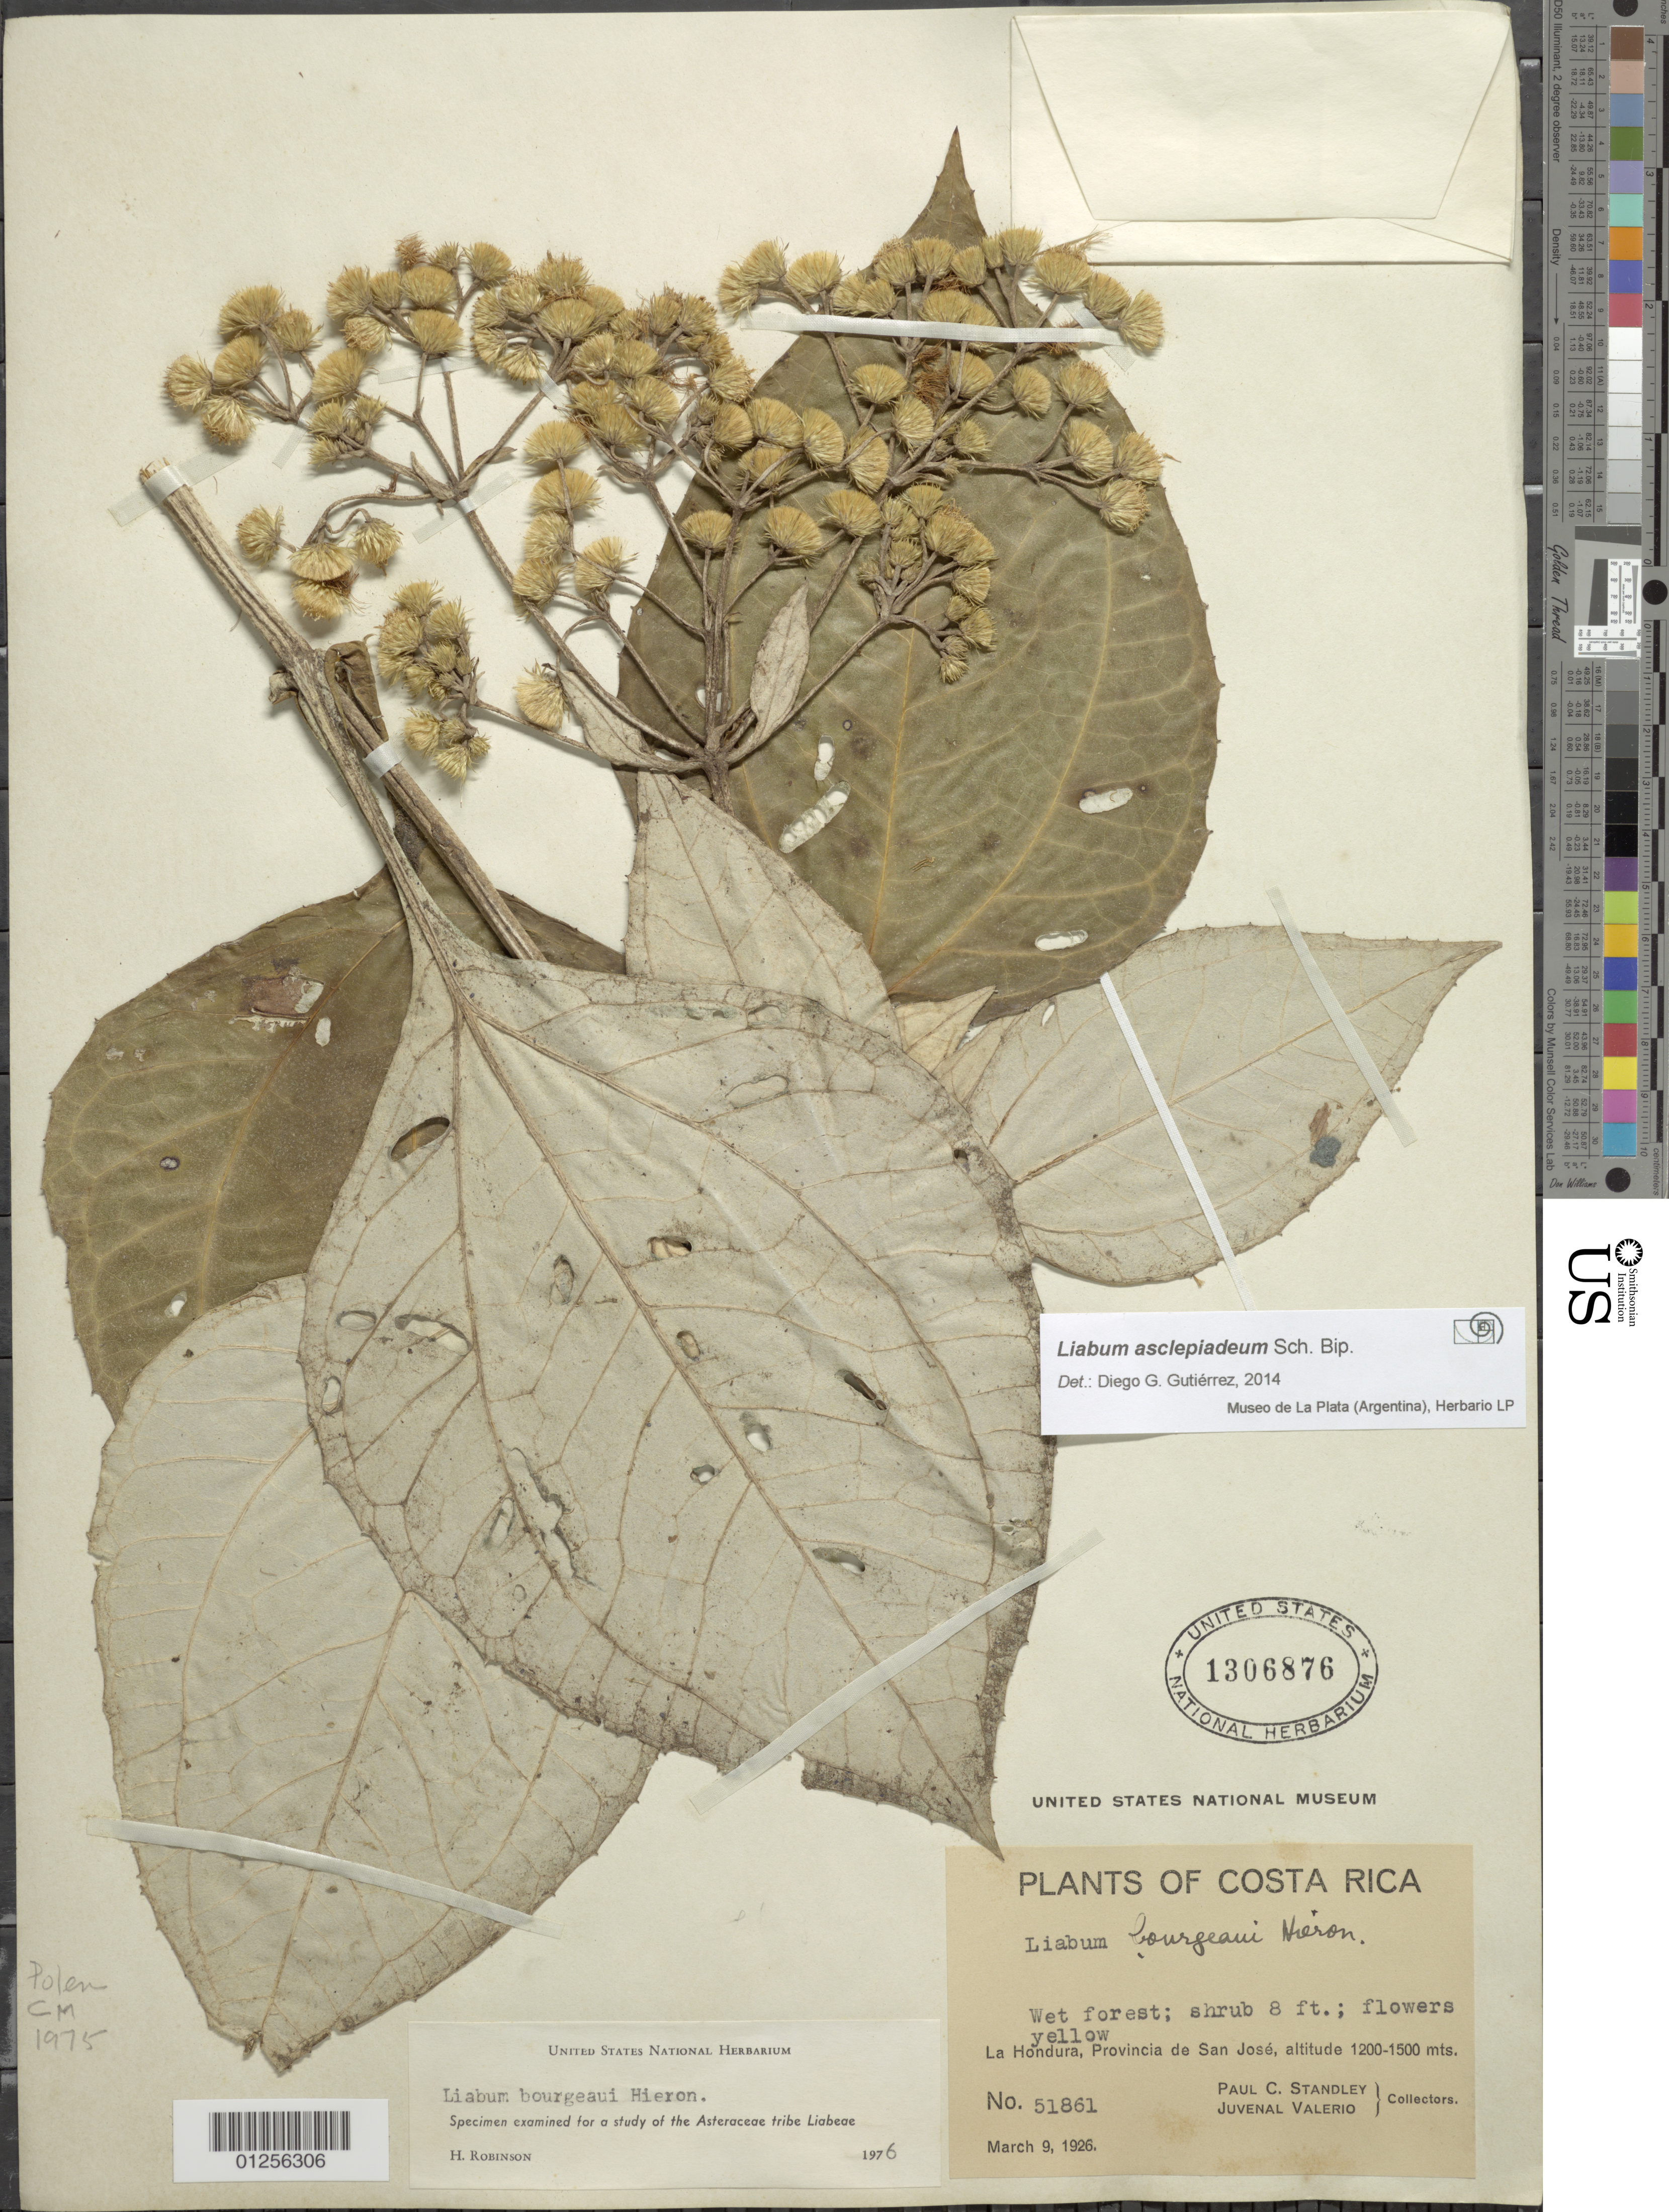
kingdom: Plantae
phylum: Tracheophyta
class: Magnoliopsida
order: Asterales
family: Asteraceae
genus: Liabum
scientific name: Liabum asclepiadeum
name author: Sch. Bip.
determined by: Gutierrez, D. G.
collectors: P. C. Standley & J. Valerio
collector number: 51861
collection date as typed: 9 March 1926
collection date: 1926-03-09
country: Costa Rica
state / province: San Jose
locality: La Hondura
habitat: Wet forest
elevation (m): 1200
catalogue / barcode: US 1306876